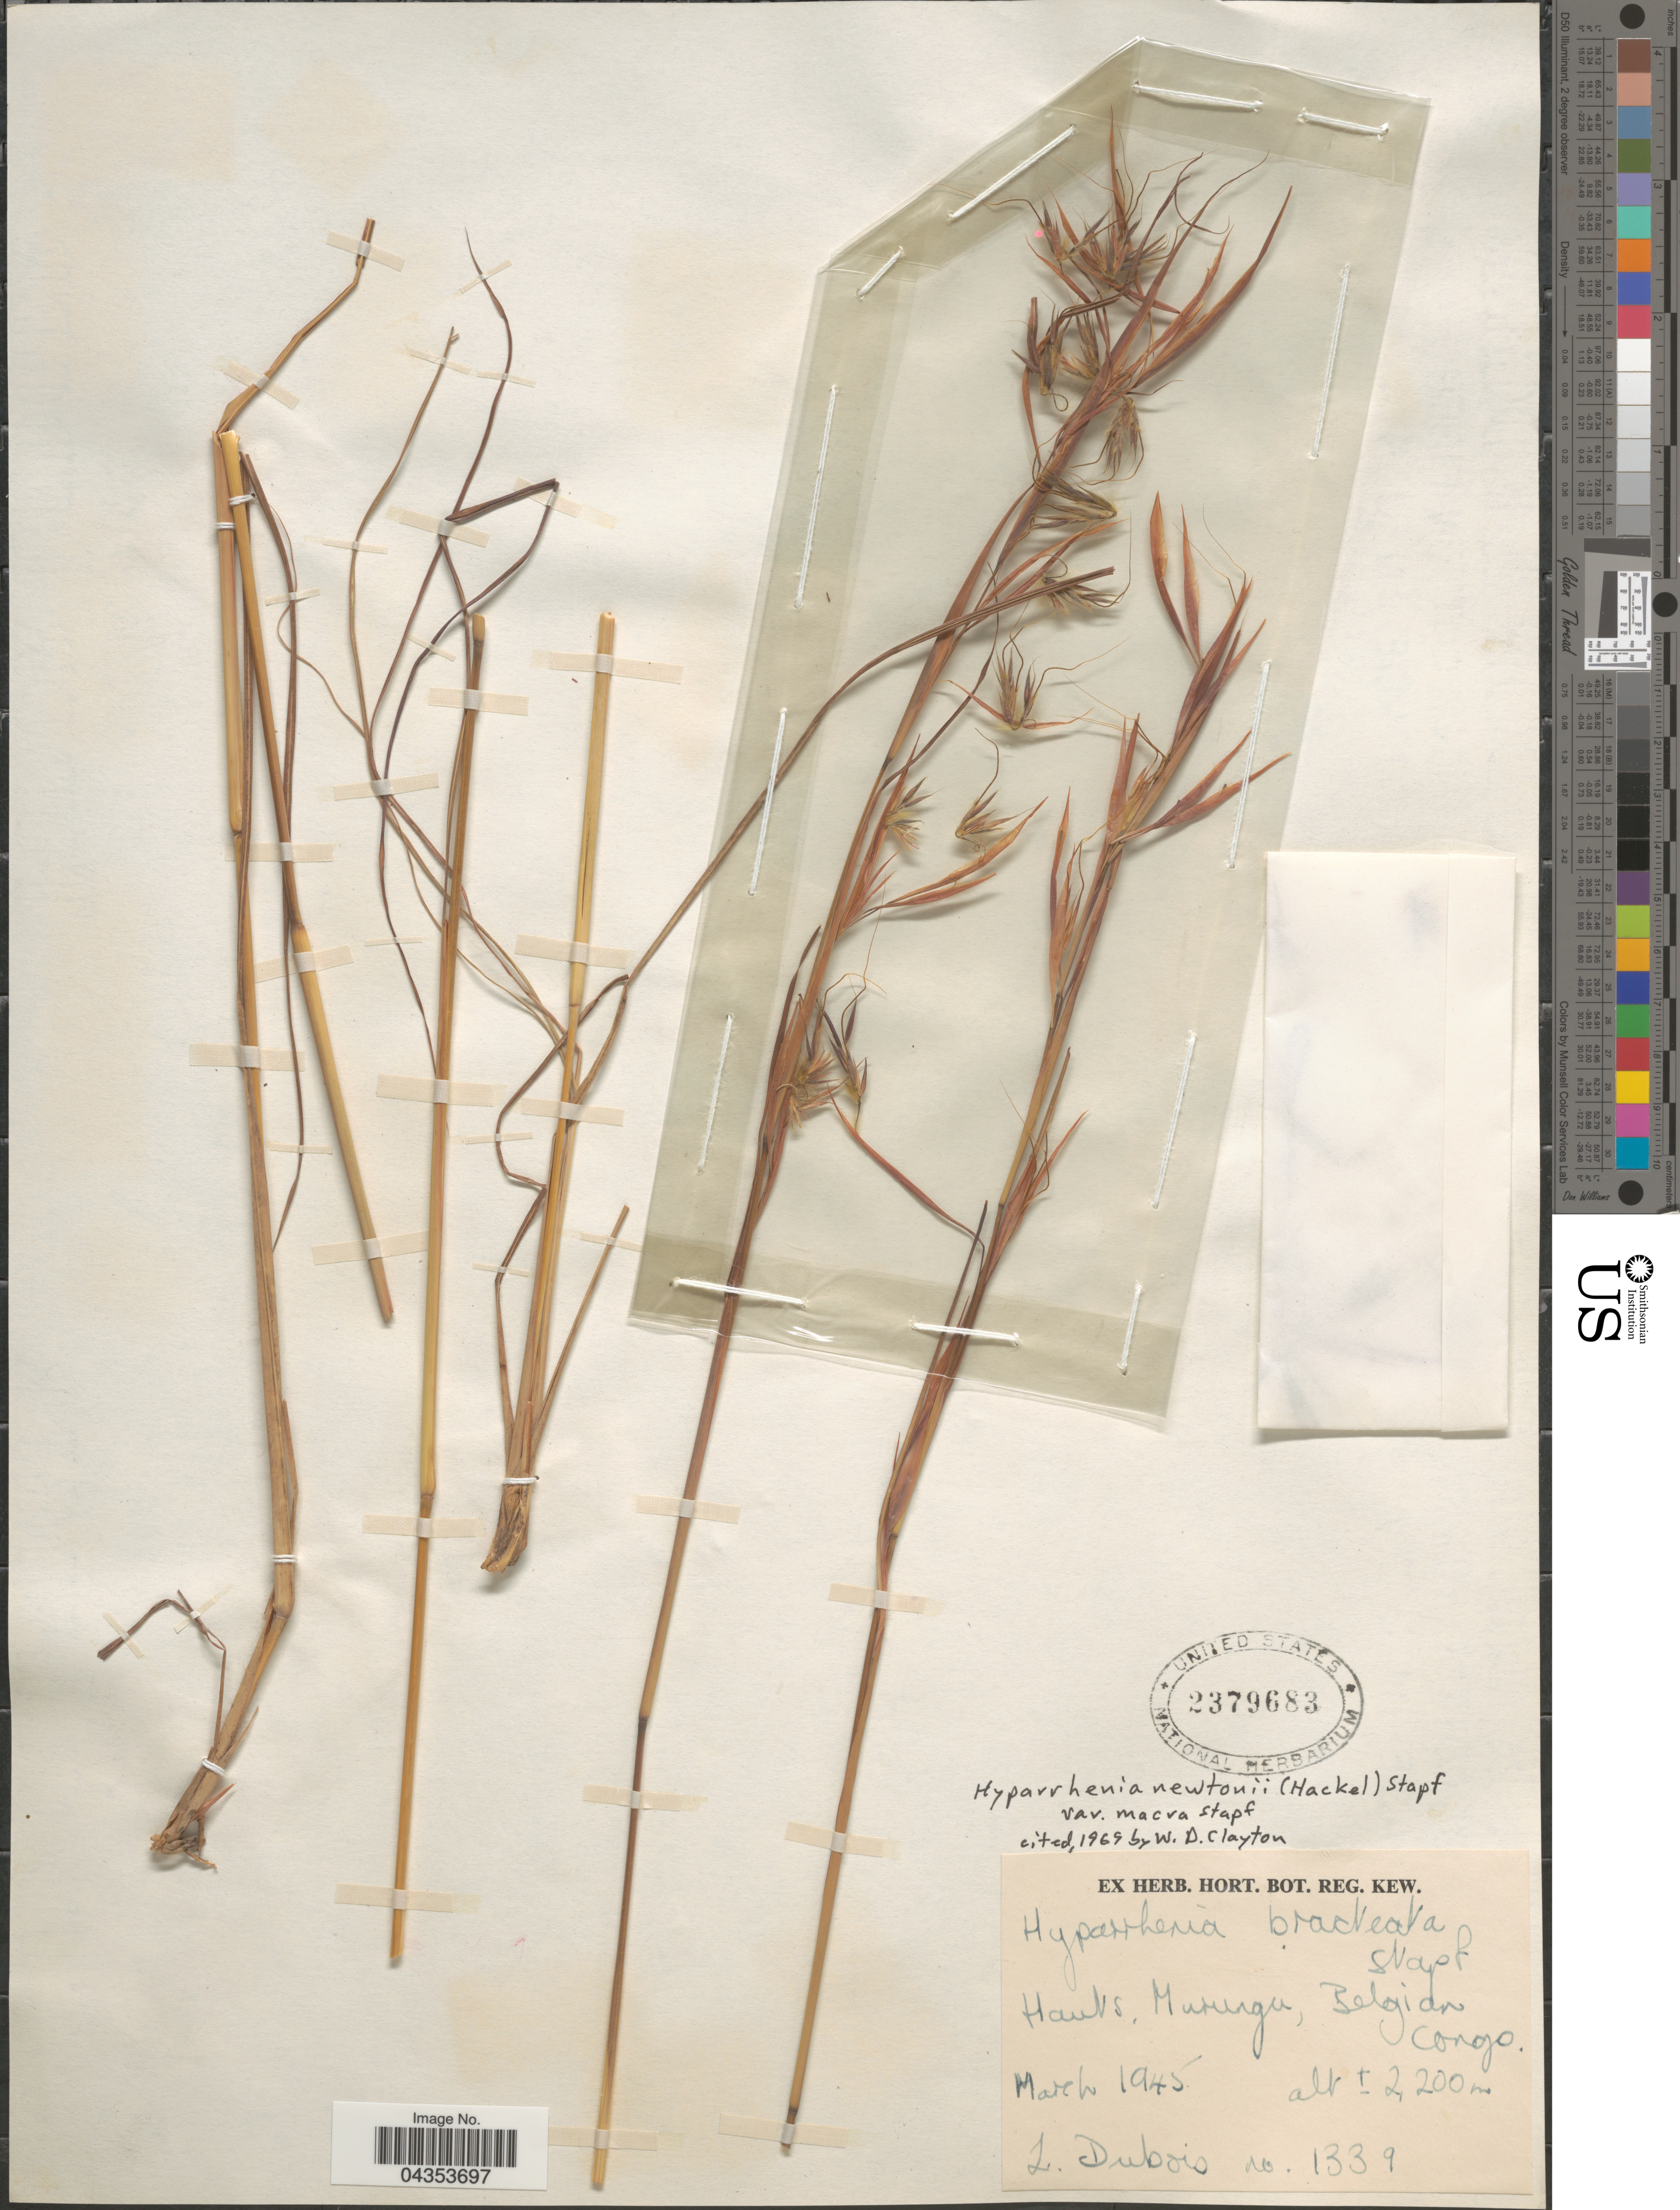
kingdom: Plantae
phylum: Tracheophyta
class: Liliopsida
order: Poales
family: Poaceae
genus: Hyparrhenia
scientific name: Hyparrhenia newtonii var. macra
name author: Stapf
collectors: L. Dubois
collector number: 1339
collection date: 1945-03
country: Congo, Democratic Republic of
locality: Hauts, Murungu, Belgian Congo.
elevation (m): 2200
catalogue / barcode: US 2379683